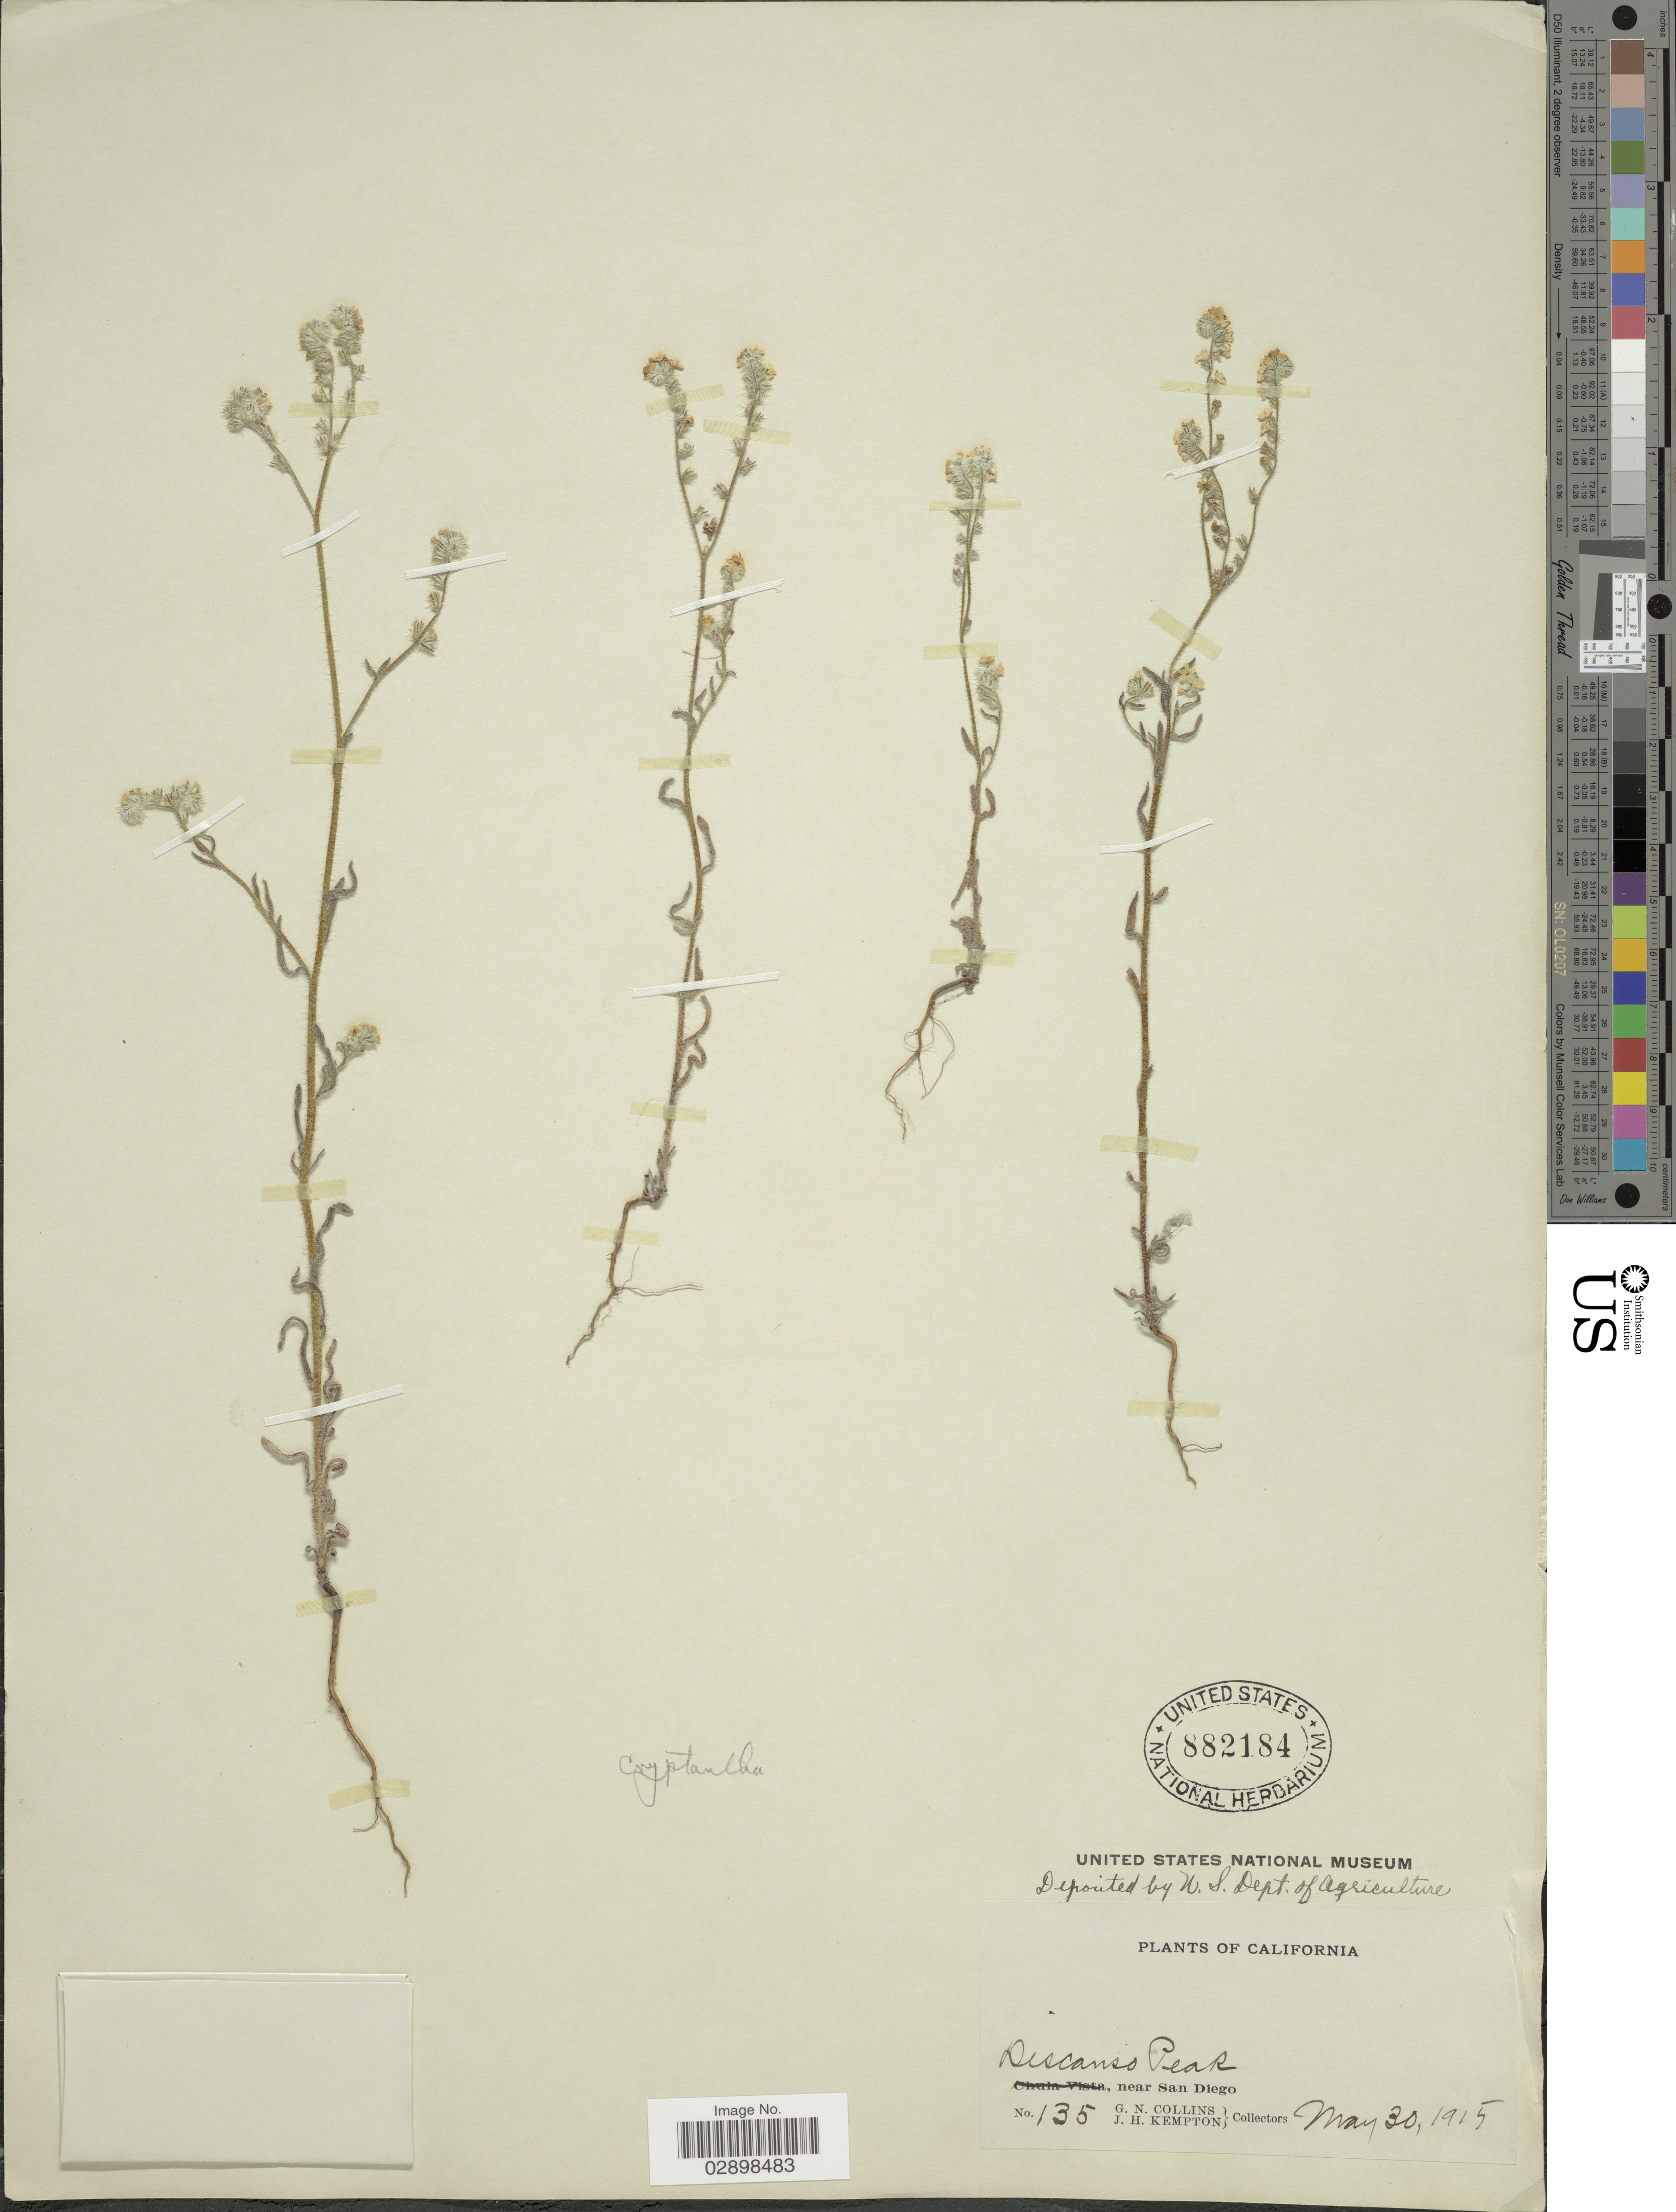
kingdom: Plantae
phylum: Tracheophyta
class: Magnoliopsida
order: Boraginales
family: Boraginaceae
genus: Cryptantha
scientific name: Cryptantha sp.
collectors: G. Collins & J. H. Kempton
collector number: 135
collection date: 1915-05-30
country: United States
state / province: California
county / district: San Diego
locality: Discanso Peak, near San Diego.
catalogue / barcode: US 882184